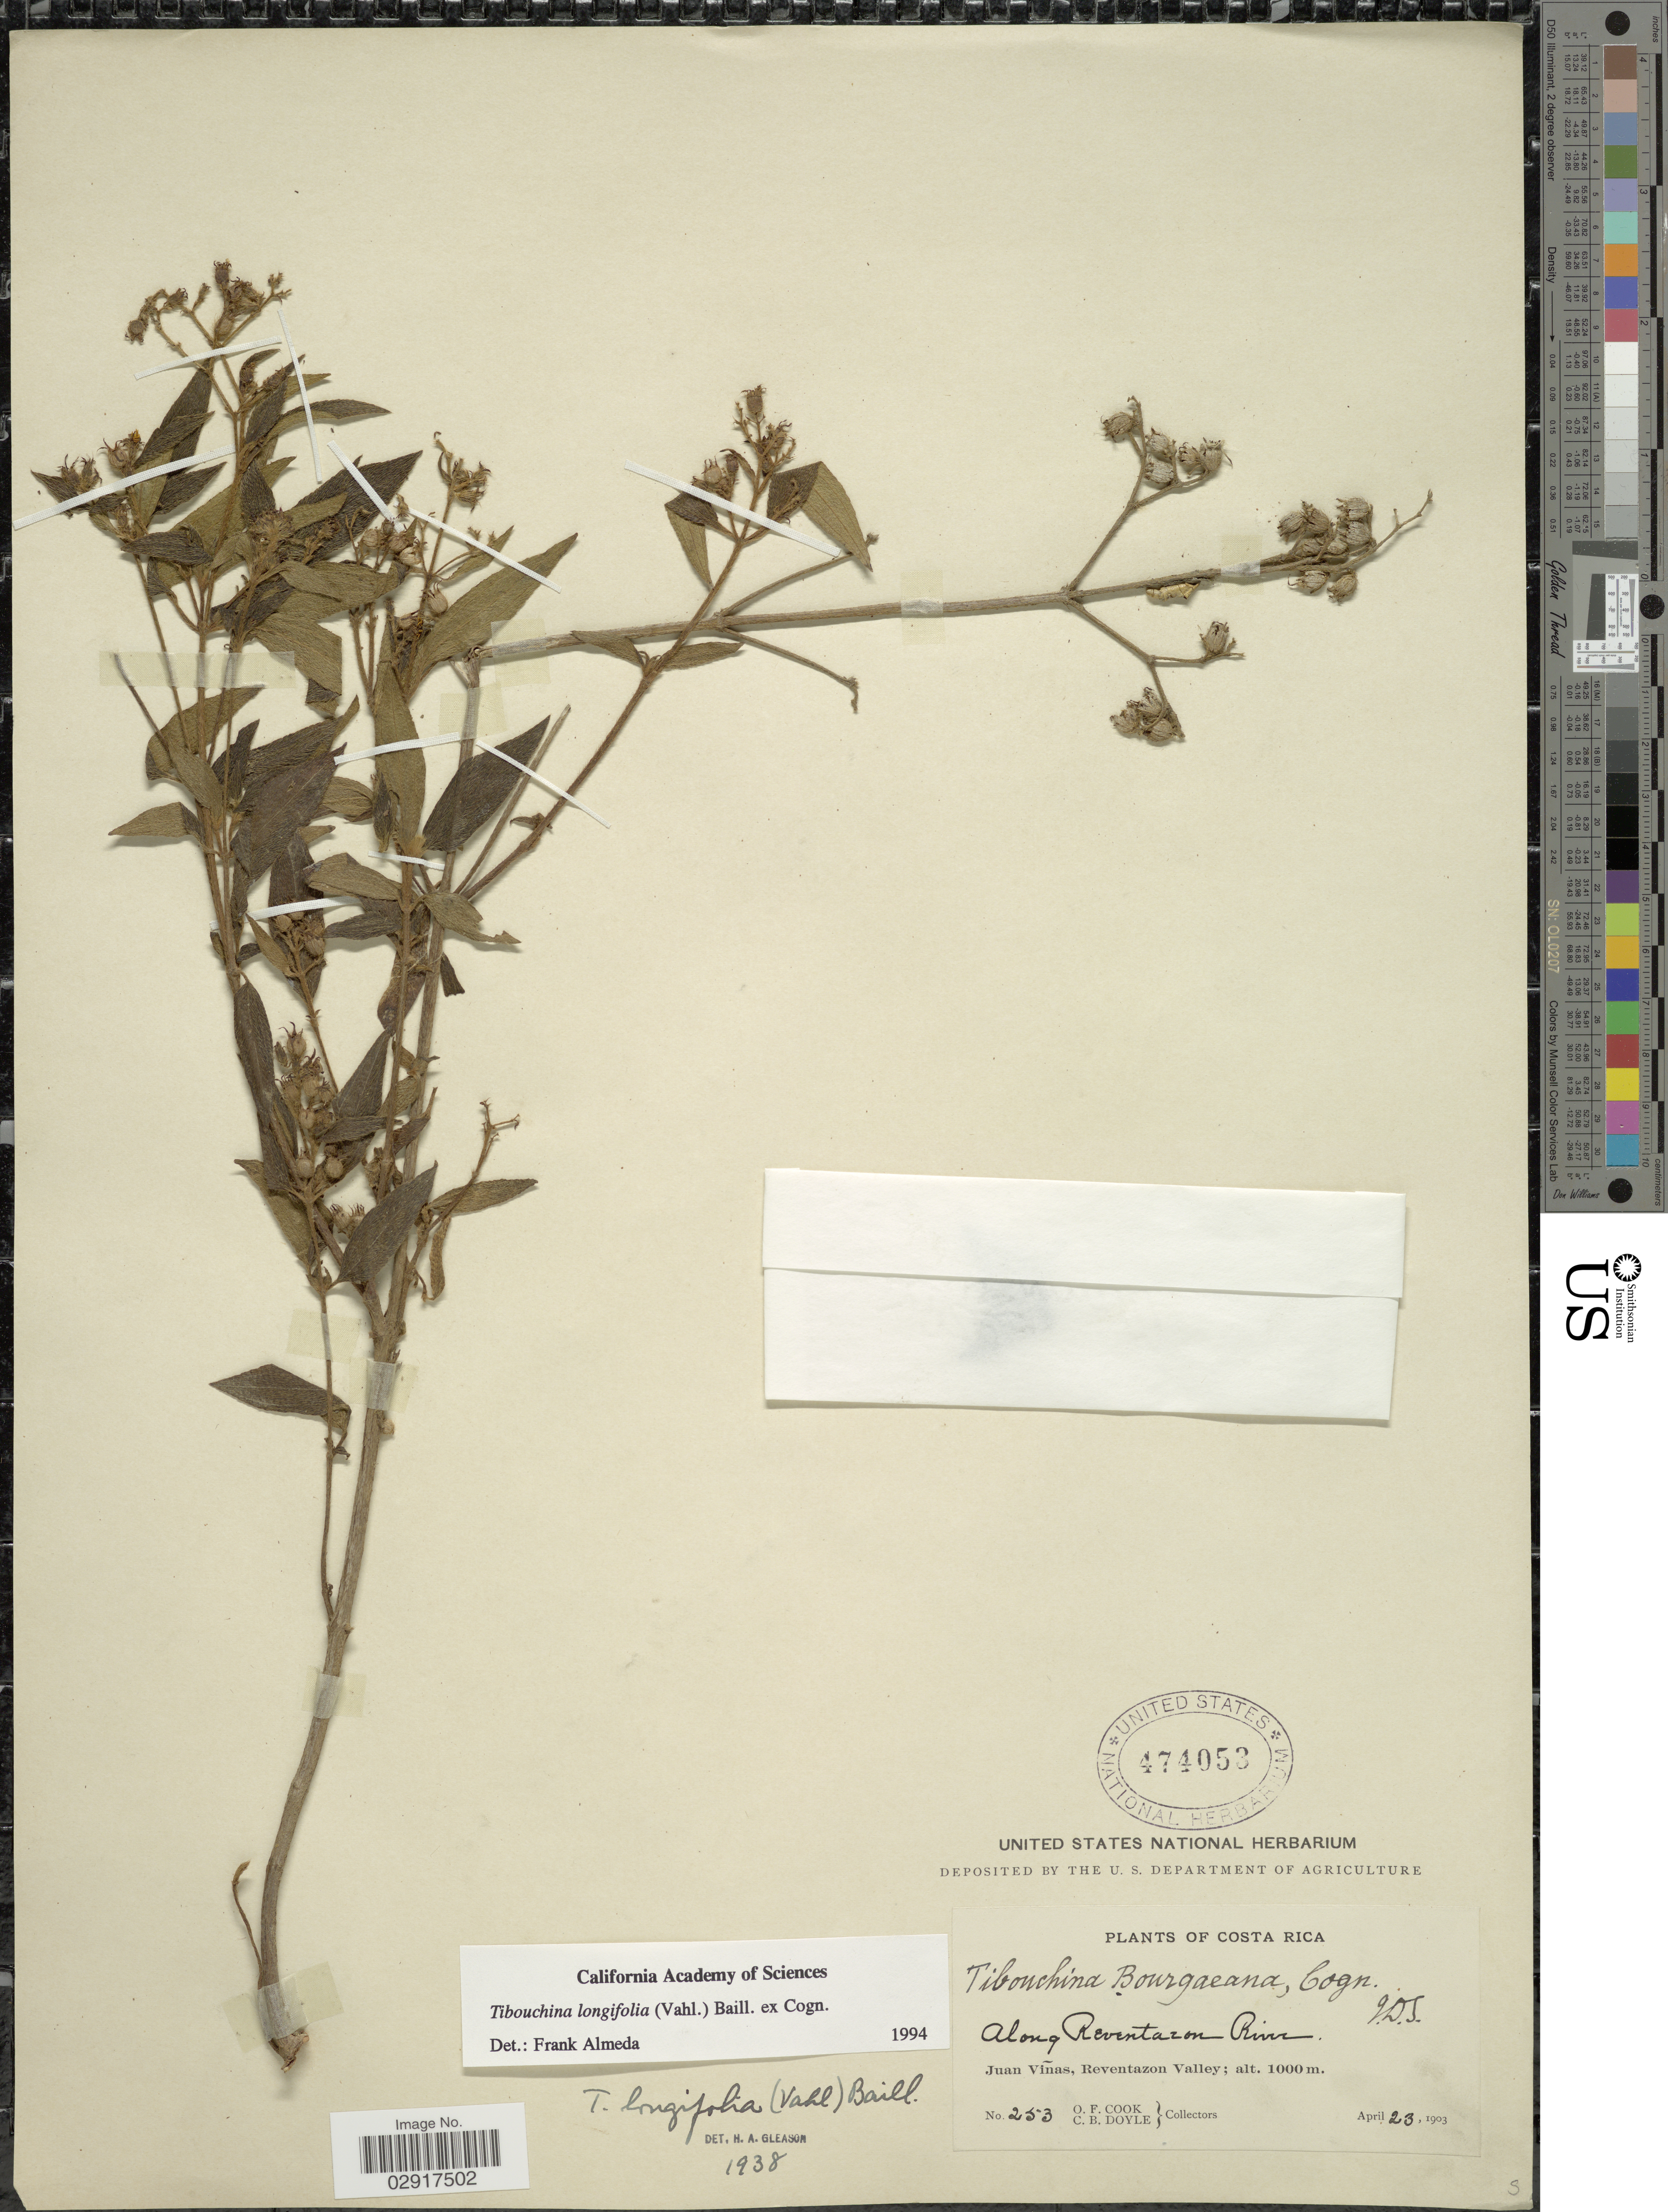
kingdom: Plantae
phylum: Tracheophyta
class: Magnoliopsida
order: Myrtales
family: Melastomataceae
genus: Chaetogastra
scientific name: Chaetogastra longifolia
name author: (Vahl) DC.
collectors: O. F. Cook & C. Doyle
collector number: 253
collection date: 1903-04-23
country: Costa Rica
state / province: Cartago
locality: Along Reventazon River. Juan Viñas, Reventazon Valley.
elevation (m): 1000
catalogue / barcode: US 474053